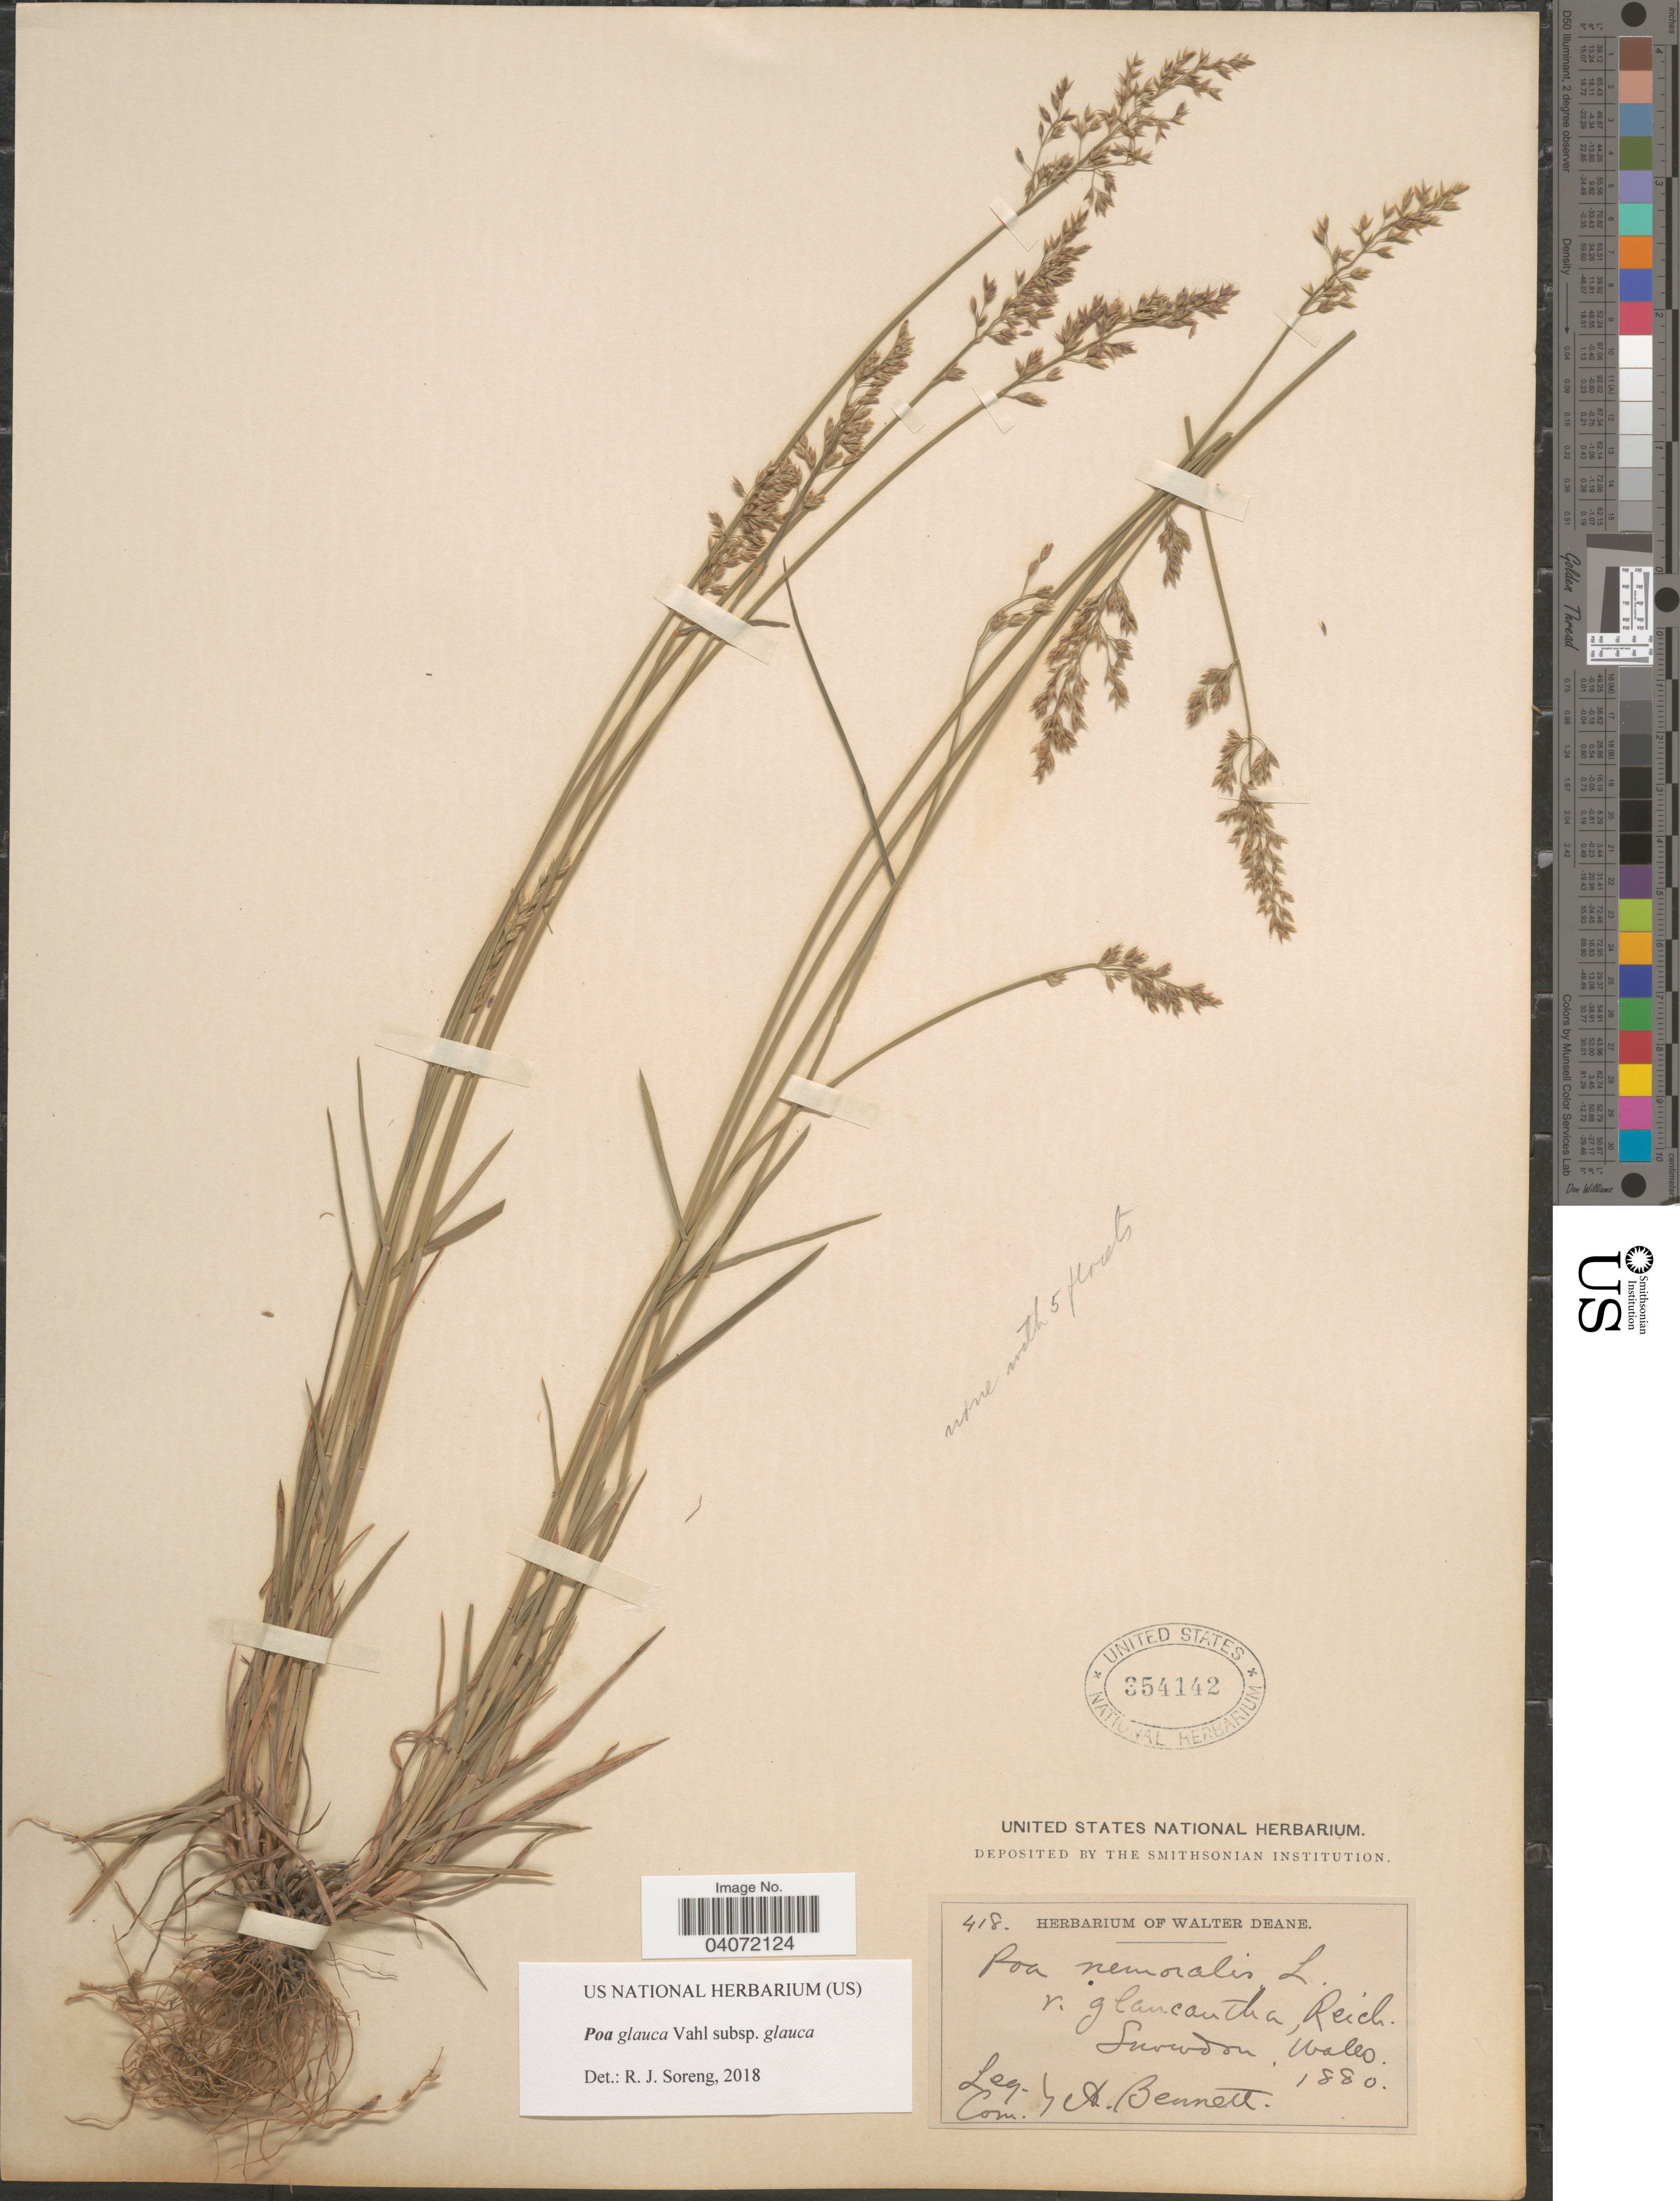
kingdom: Plantae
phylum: Tracheophyta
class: Liliopsida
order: Poales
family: Poaceae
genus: Poa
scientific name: Poa glauca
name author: Vahl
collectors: A. Bennett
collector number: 418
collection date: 1880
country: United Kingdom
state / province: Wales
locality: Snowdon.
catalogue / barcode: US 354142